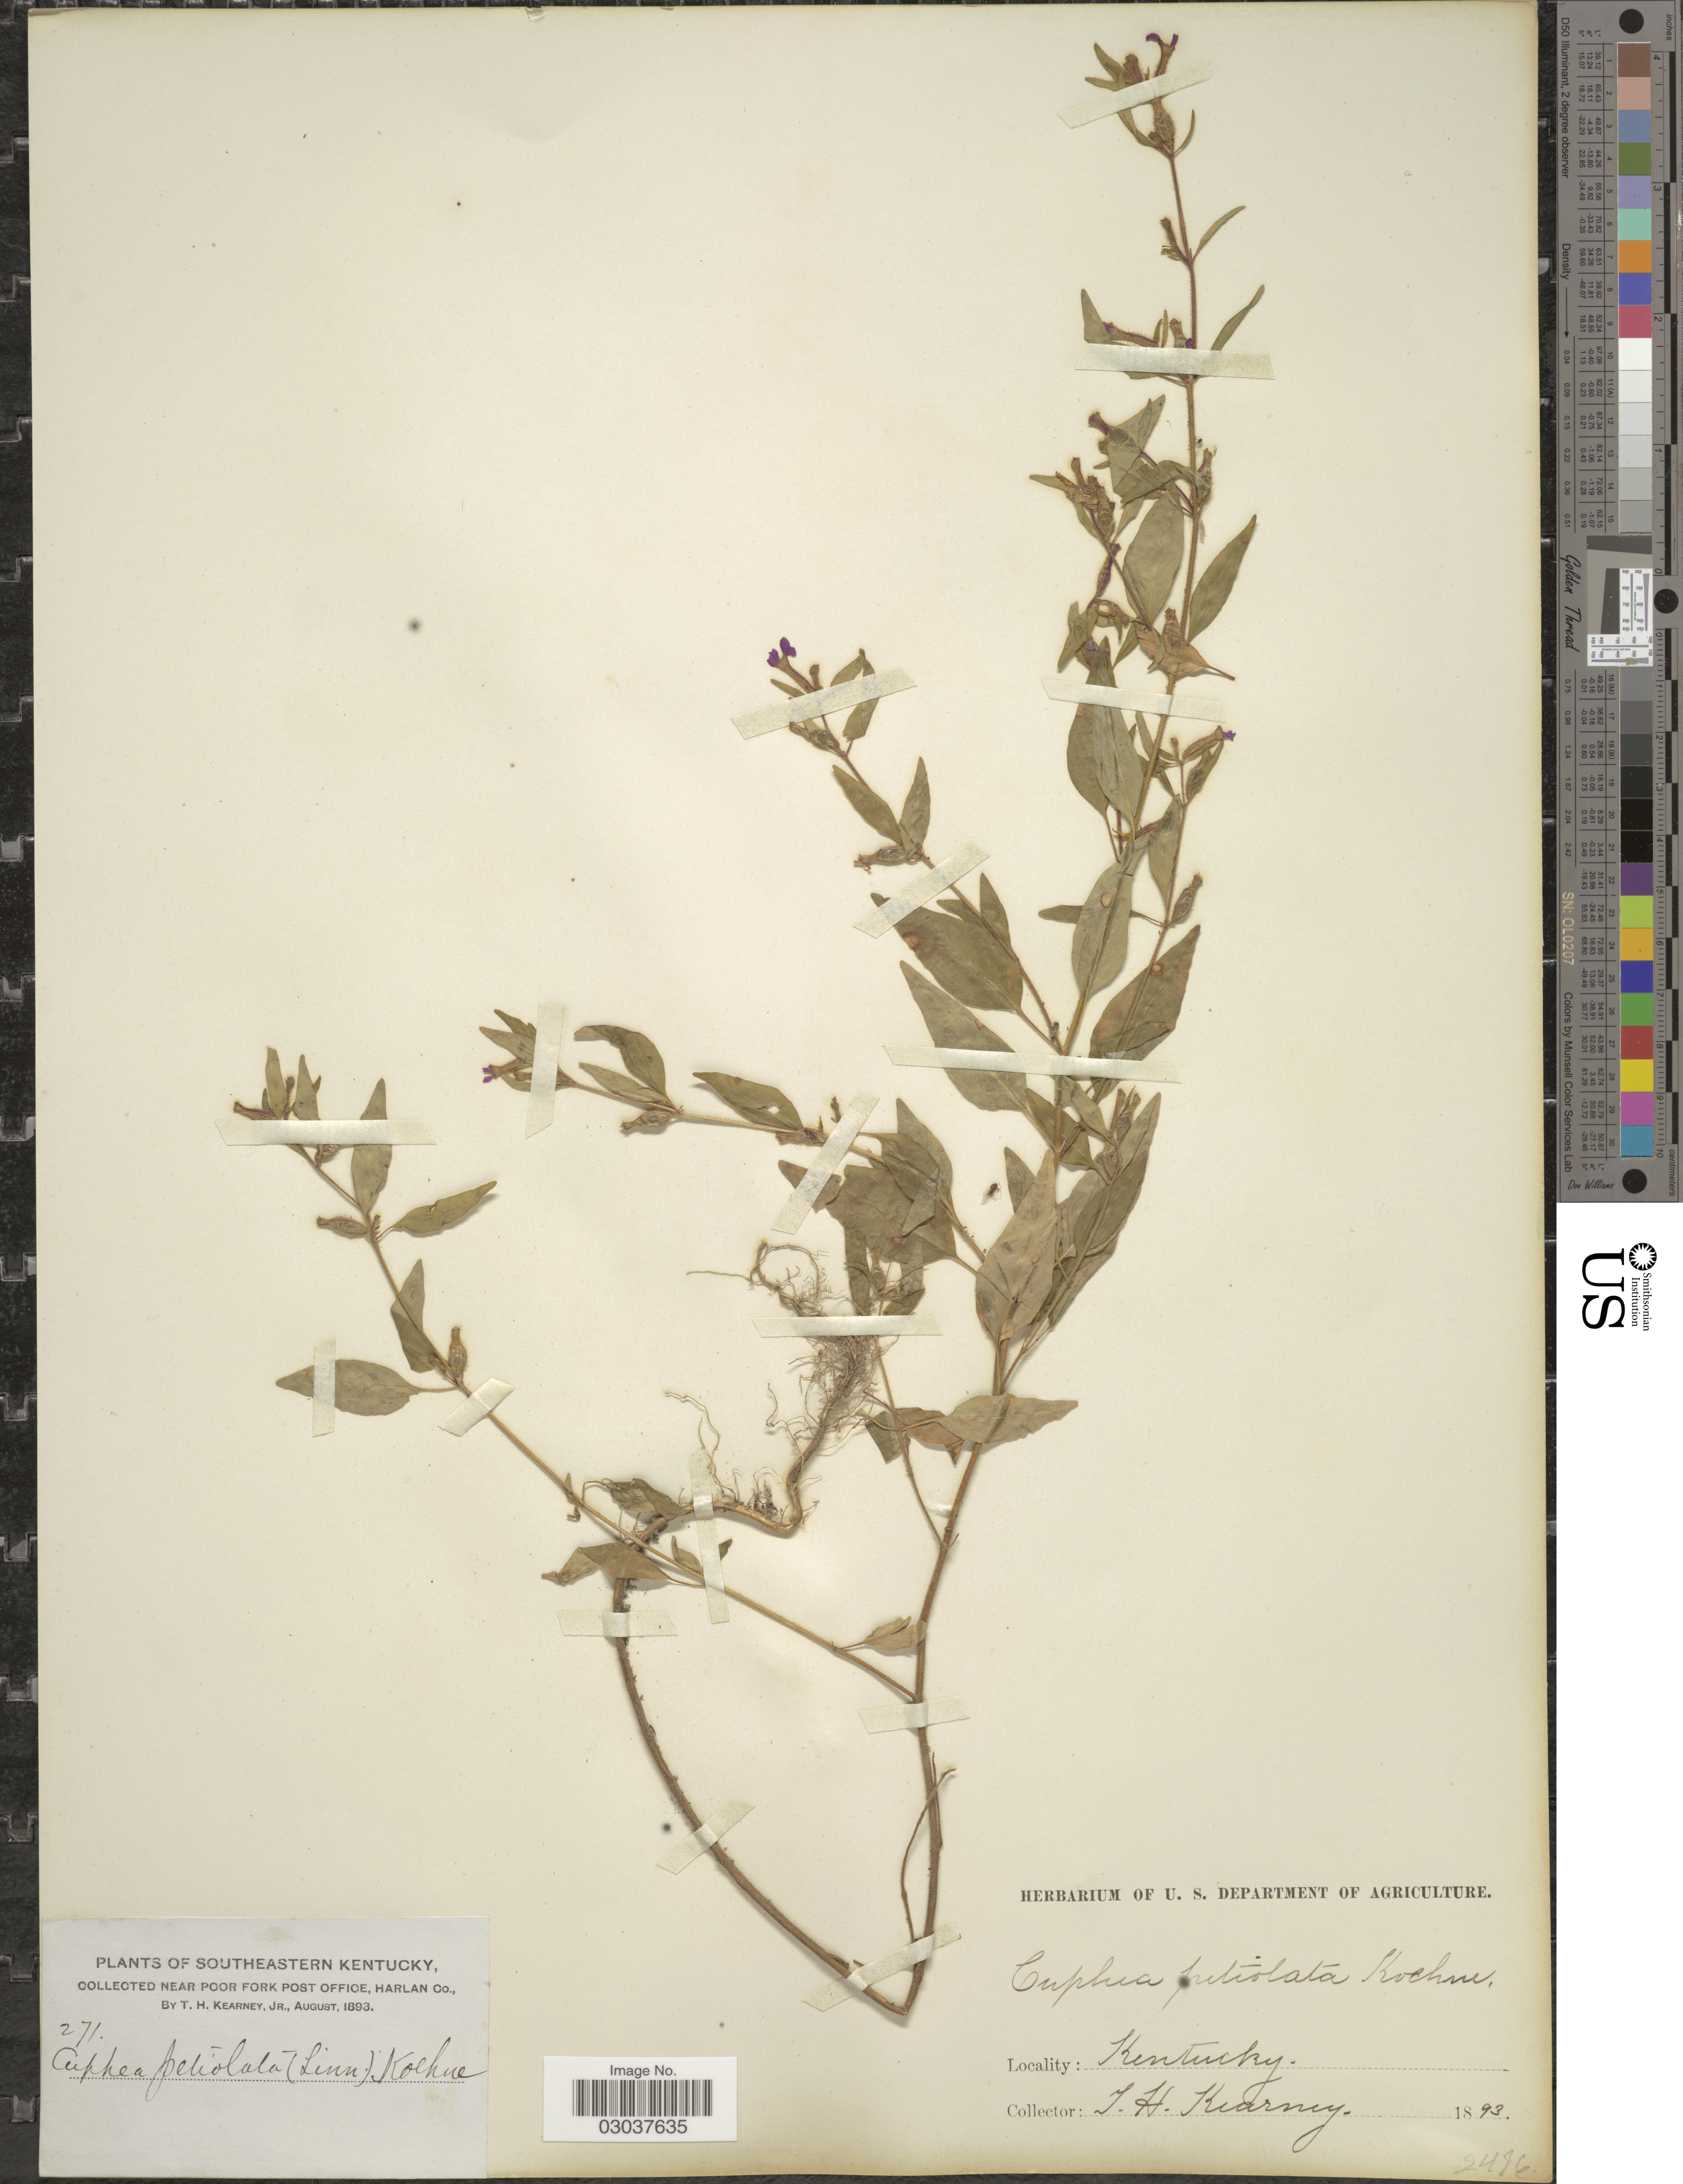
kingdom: Plantae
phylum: Tracheophyta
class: Magnoliopsida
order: Myrtales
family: Lythraceae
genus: Cuphea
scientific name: Cuphea petiolata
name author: Pohl ex Koehne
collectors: T. H. Kearney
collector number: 271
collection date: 1893-08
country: United States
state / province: Kentucky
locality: Southeastern Kentucky. Near Poor Fork Post Office, Harlan Co.